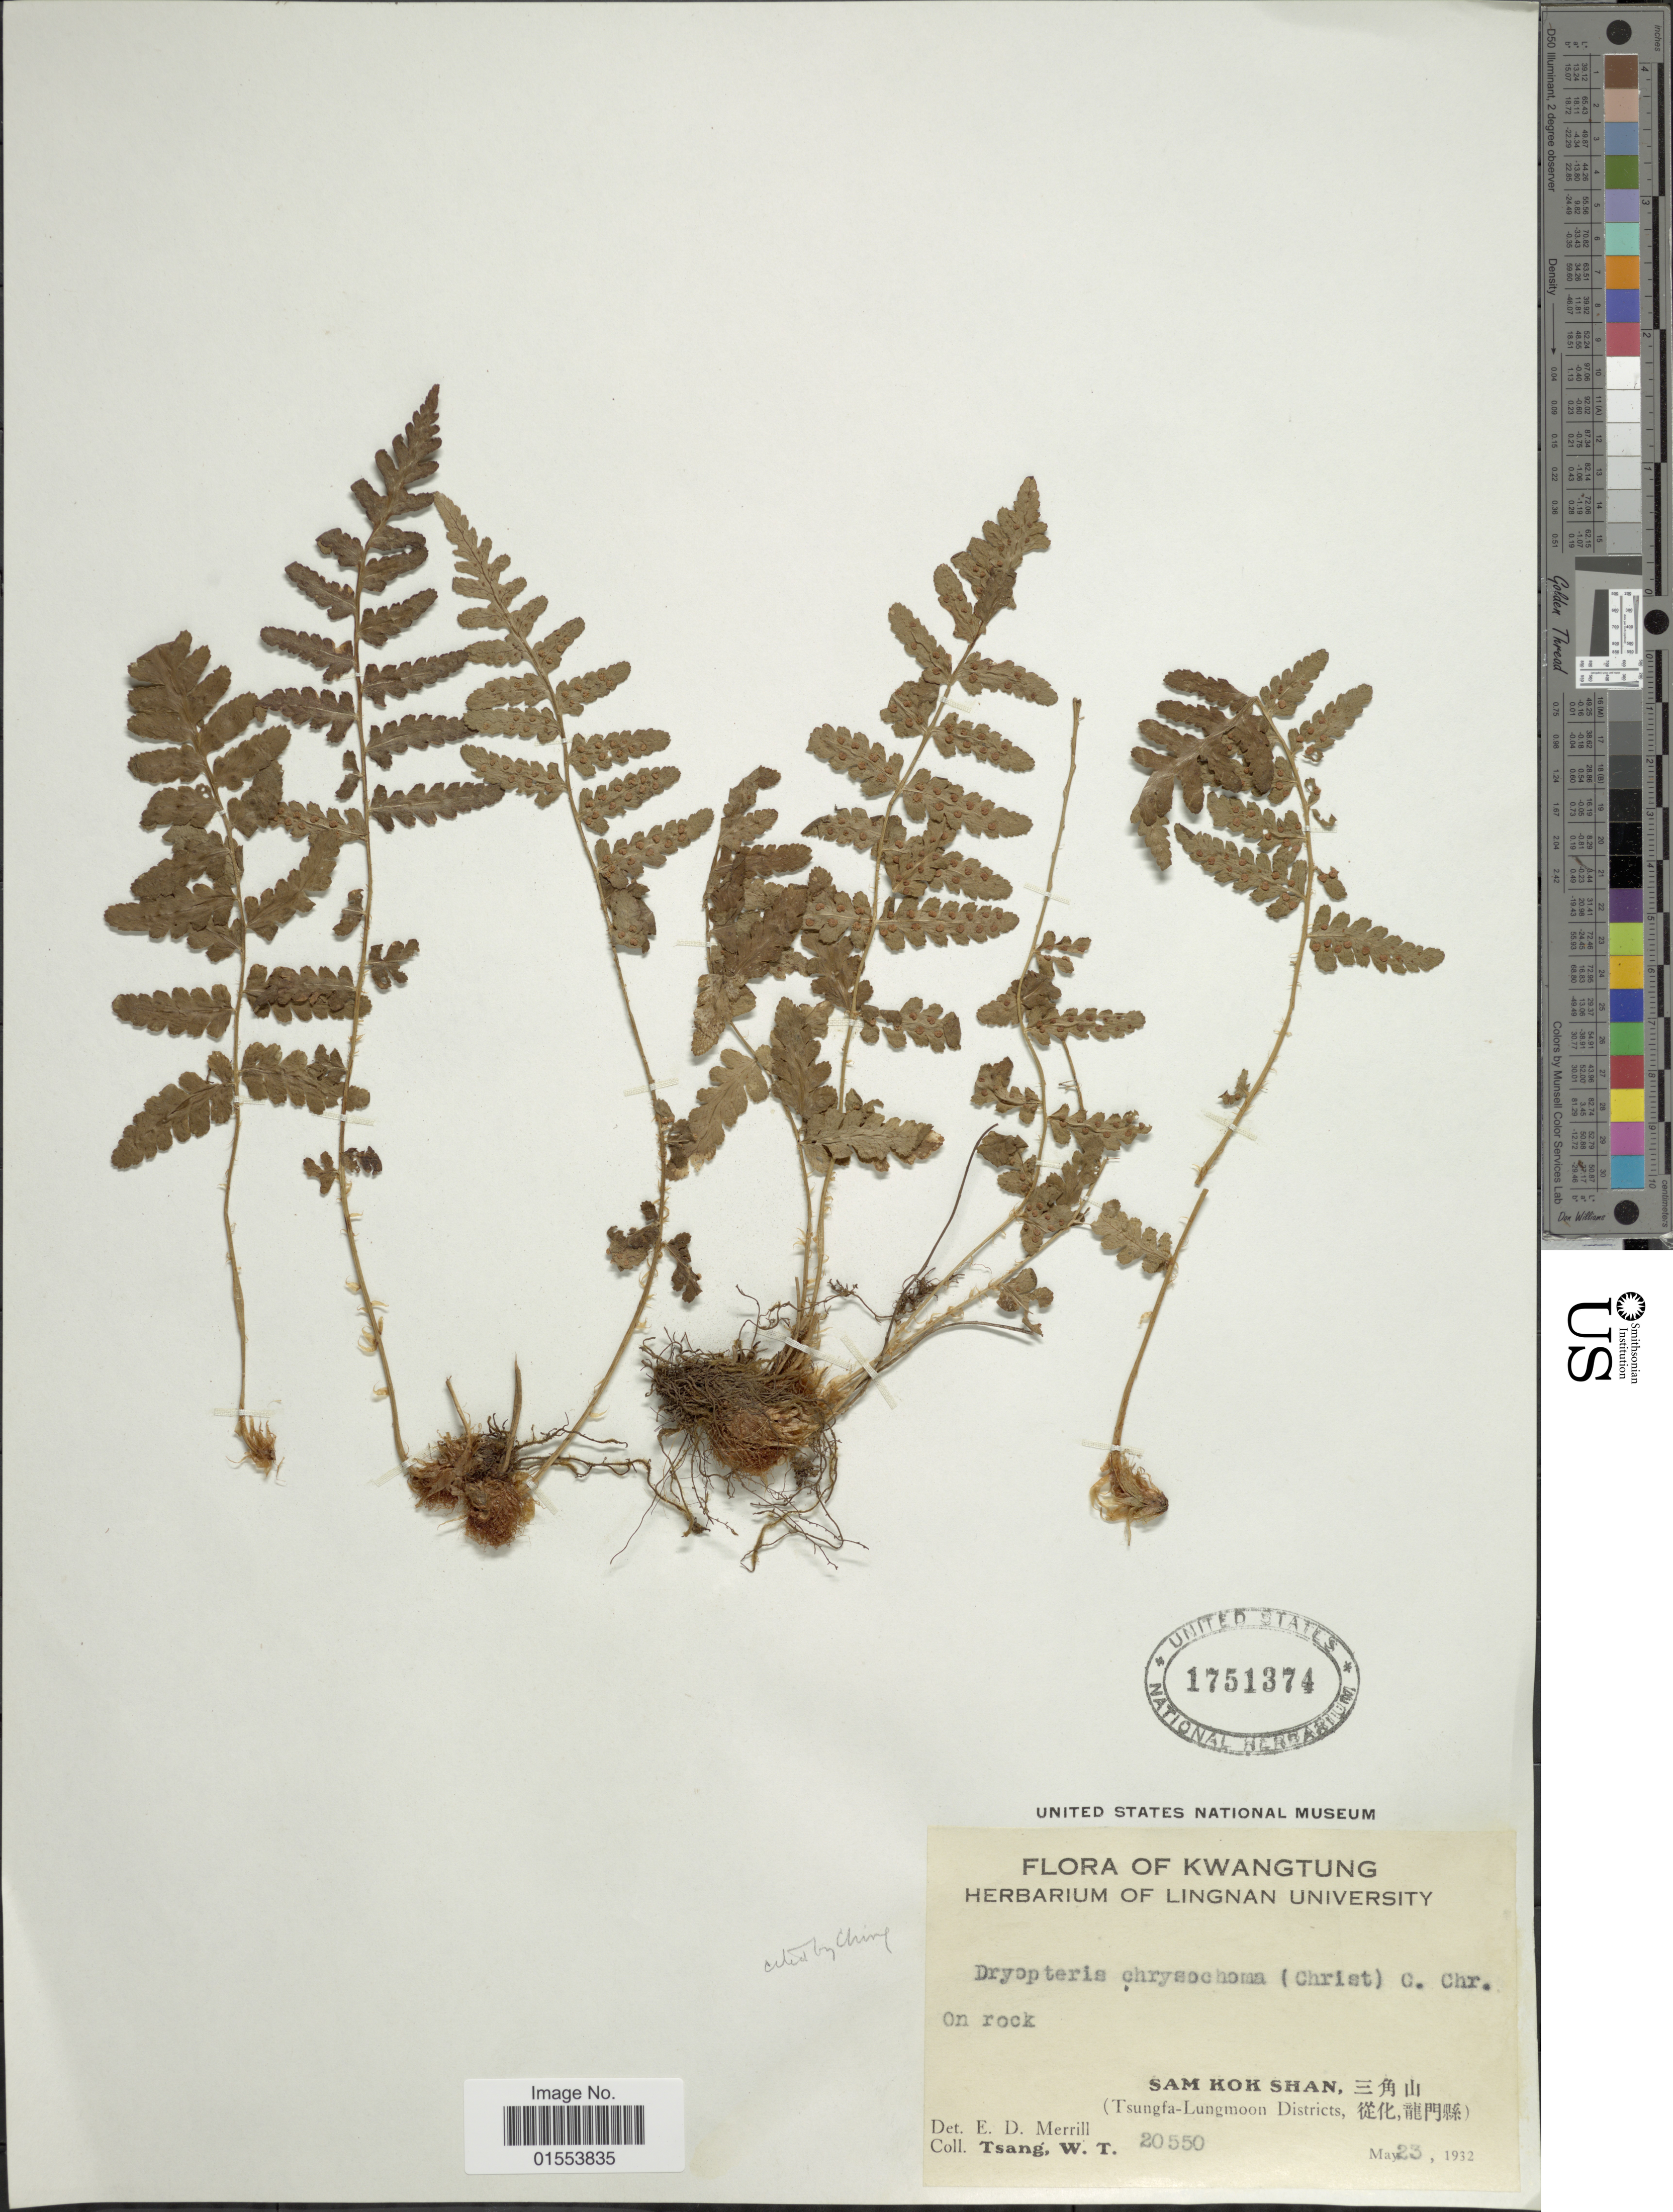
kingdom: Plantae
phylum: Tracheophyta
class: Polypodiopsida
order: Polypodiales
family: Dryopteridaceae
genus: Dryopteris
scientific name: Dryopteris chrysocoma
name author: (Christ) C. Chr.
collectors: W. T. Tsang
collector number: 20550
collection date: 1932-05-23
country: China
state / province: Guangdong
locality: Kwatung,Sam Kok Shan, (Tsungfa-Lungmoon Districts.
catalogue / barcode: US 1751374